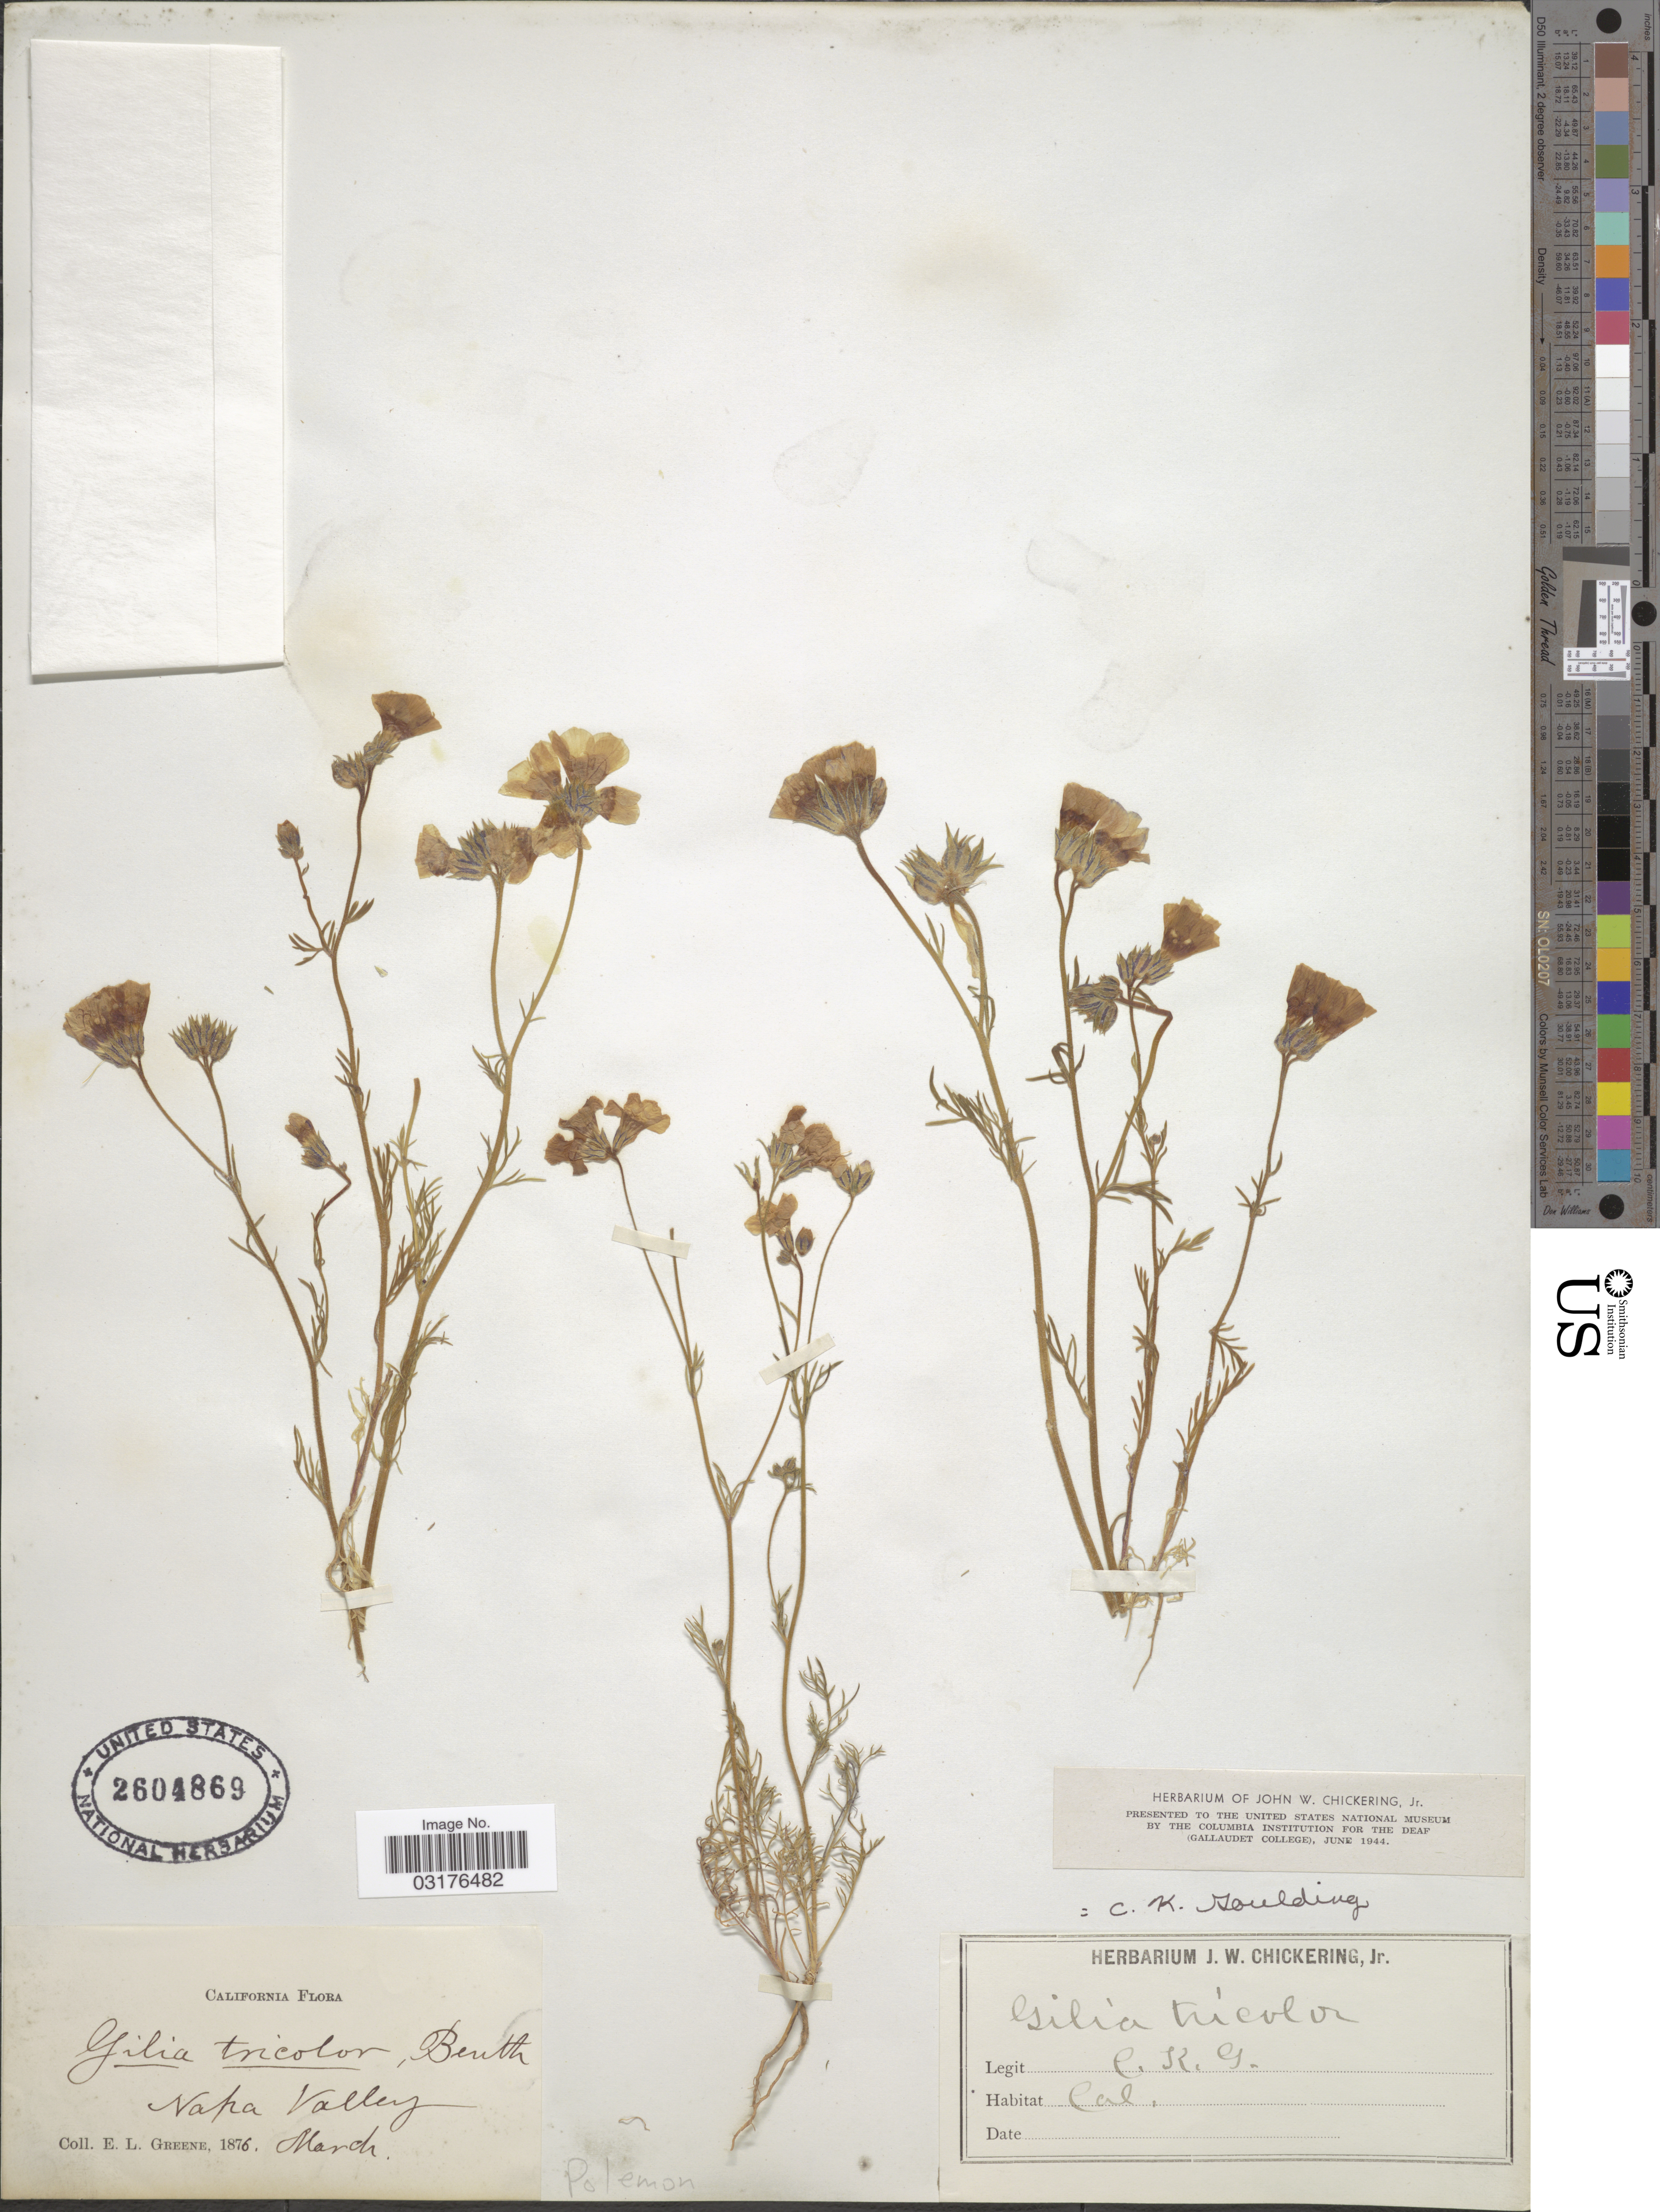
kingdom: Plantae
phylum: Tracheophyta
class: Magnoliopsida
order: Ericales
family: Polemoniaceae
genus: Gilia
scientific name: Gilia tricolor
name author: Benth.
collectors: E. L. Greene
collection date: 1876-03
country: United States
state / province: California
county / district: Napa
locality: Napa Valley.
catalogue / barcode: US 2604869